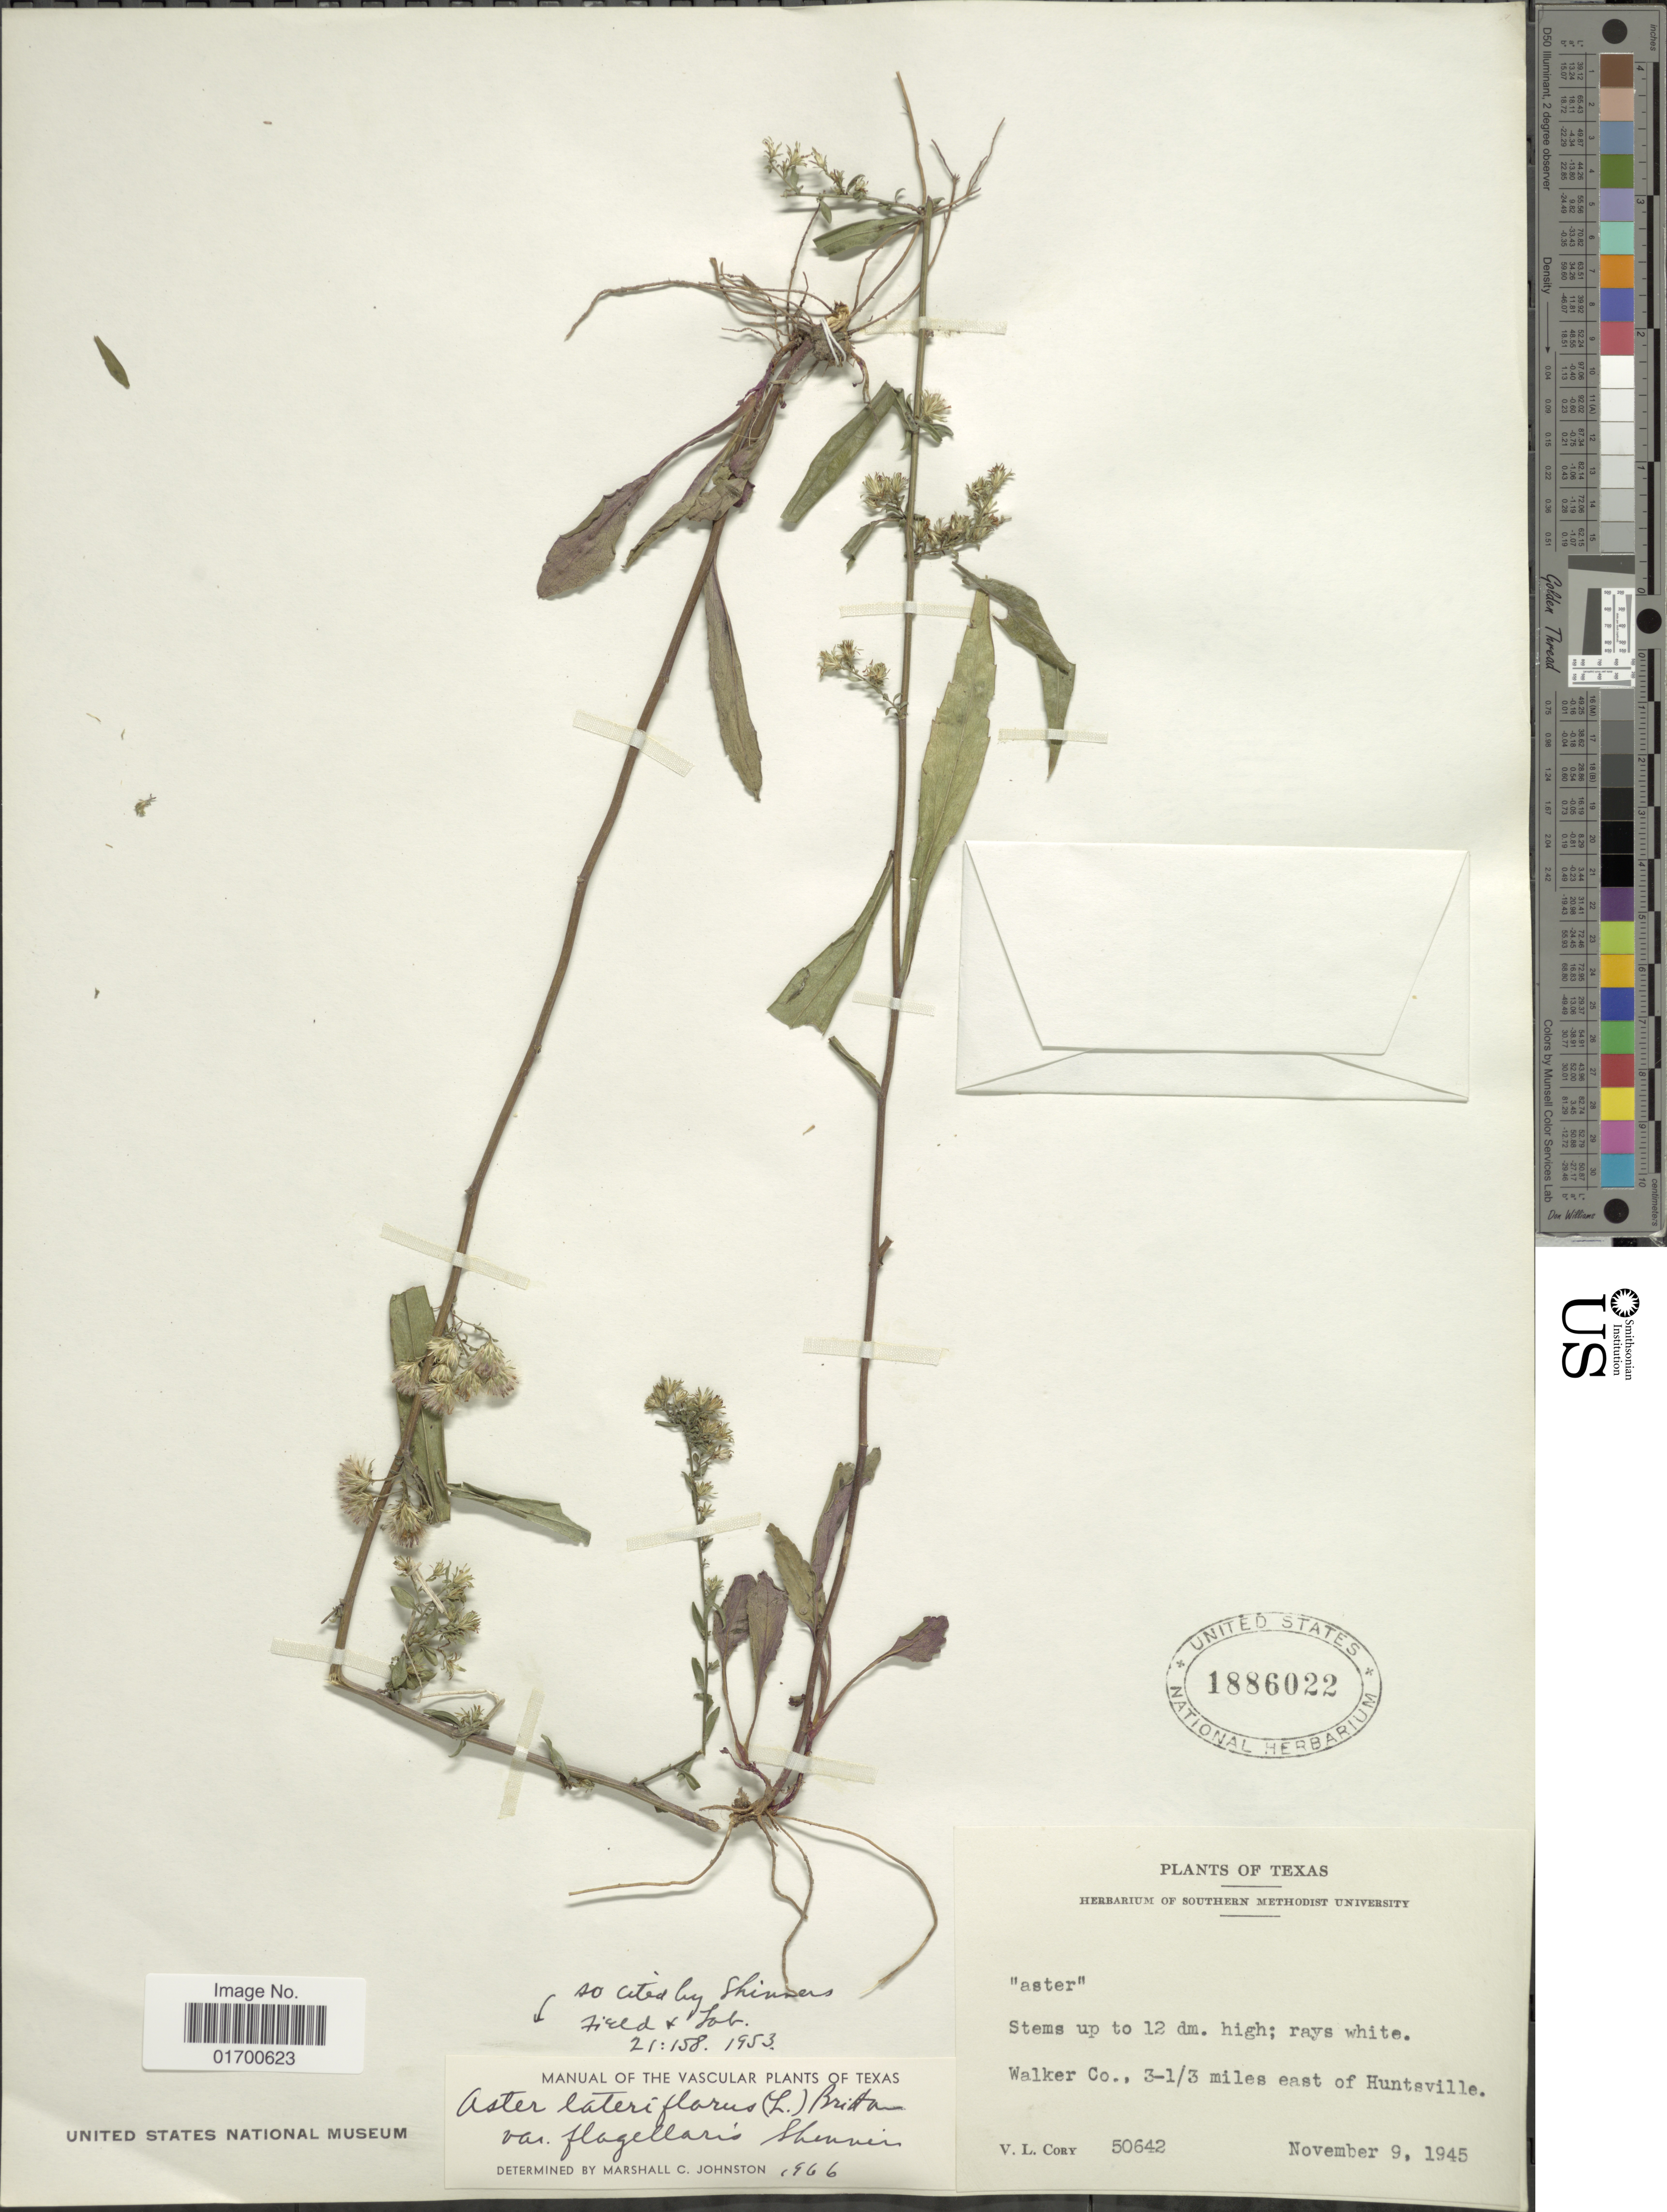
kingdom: Plantae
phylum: Tracheophyta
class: Magnoliopsida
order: Asterales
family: Asteraceae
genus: Symphyotrichum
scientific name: Symphyotrichum lateriflorum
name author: (L.) Á. Löve & D. Löve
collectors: V. Cory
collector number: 50645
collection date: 1945-11-09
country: United States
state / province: Texas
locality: Walker Co., 3-1/3 miles east of Huntsville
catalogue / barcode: US 1886022